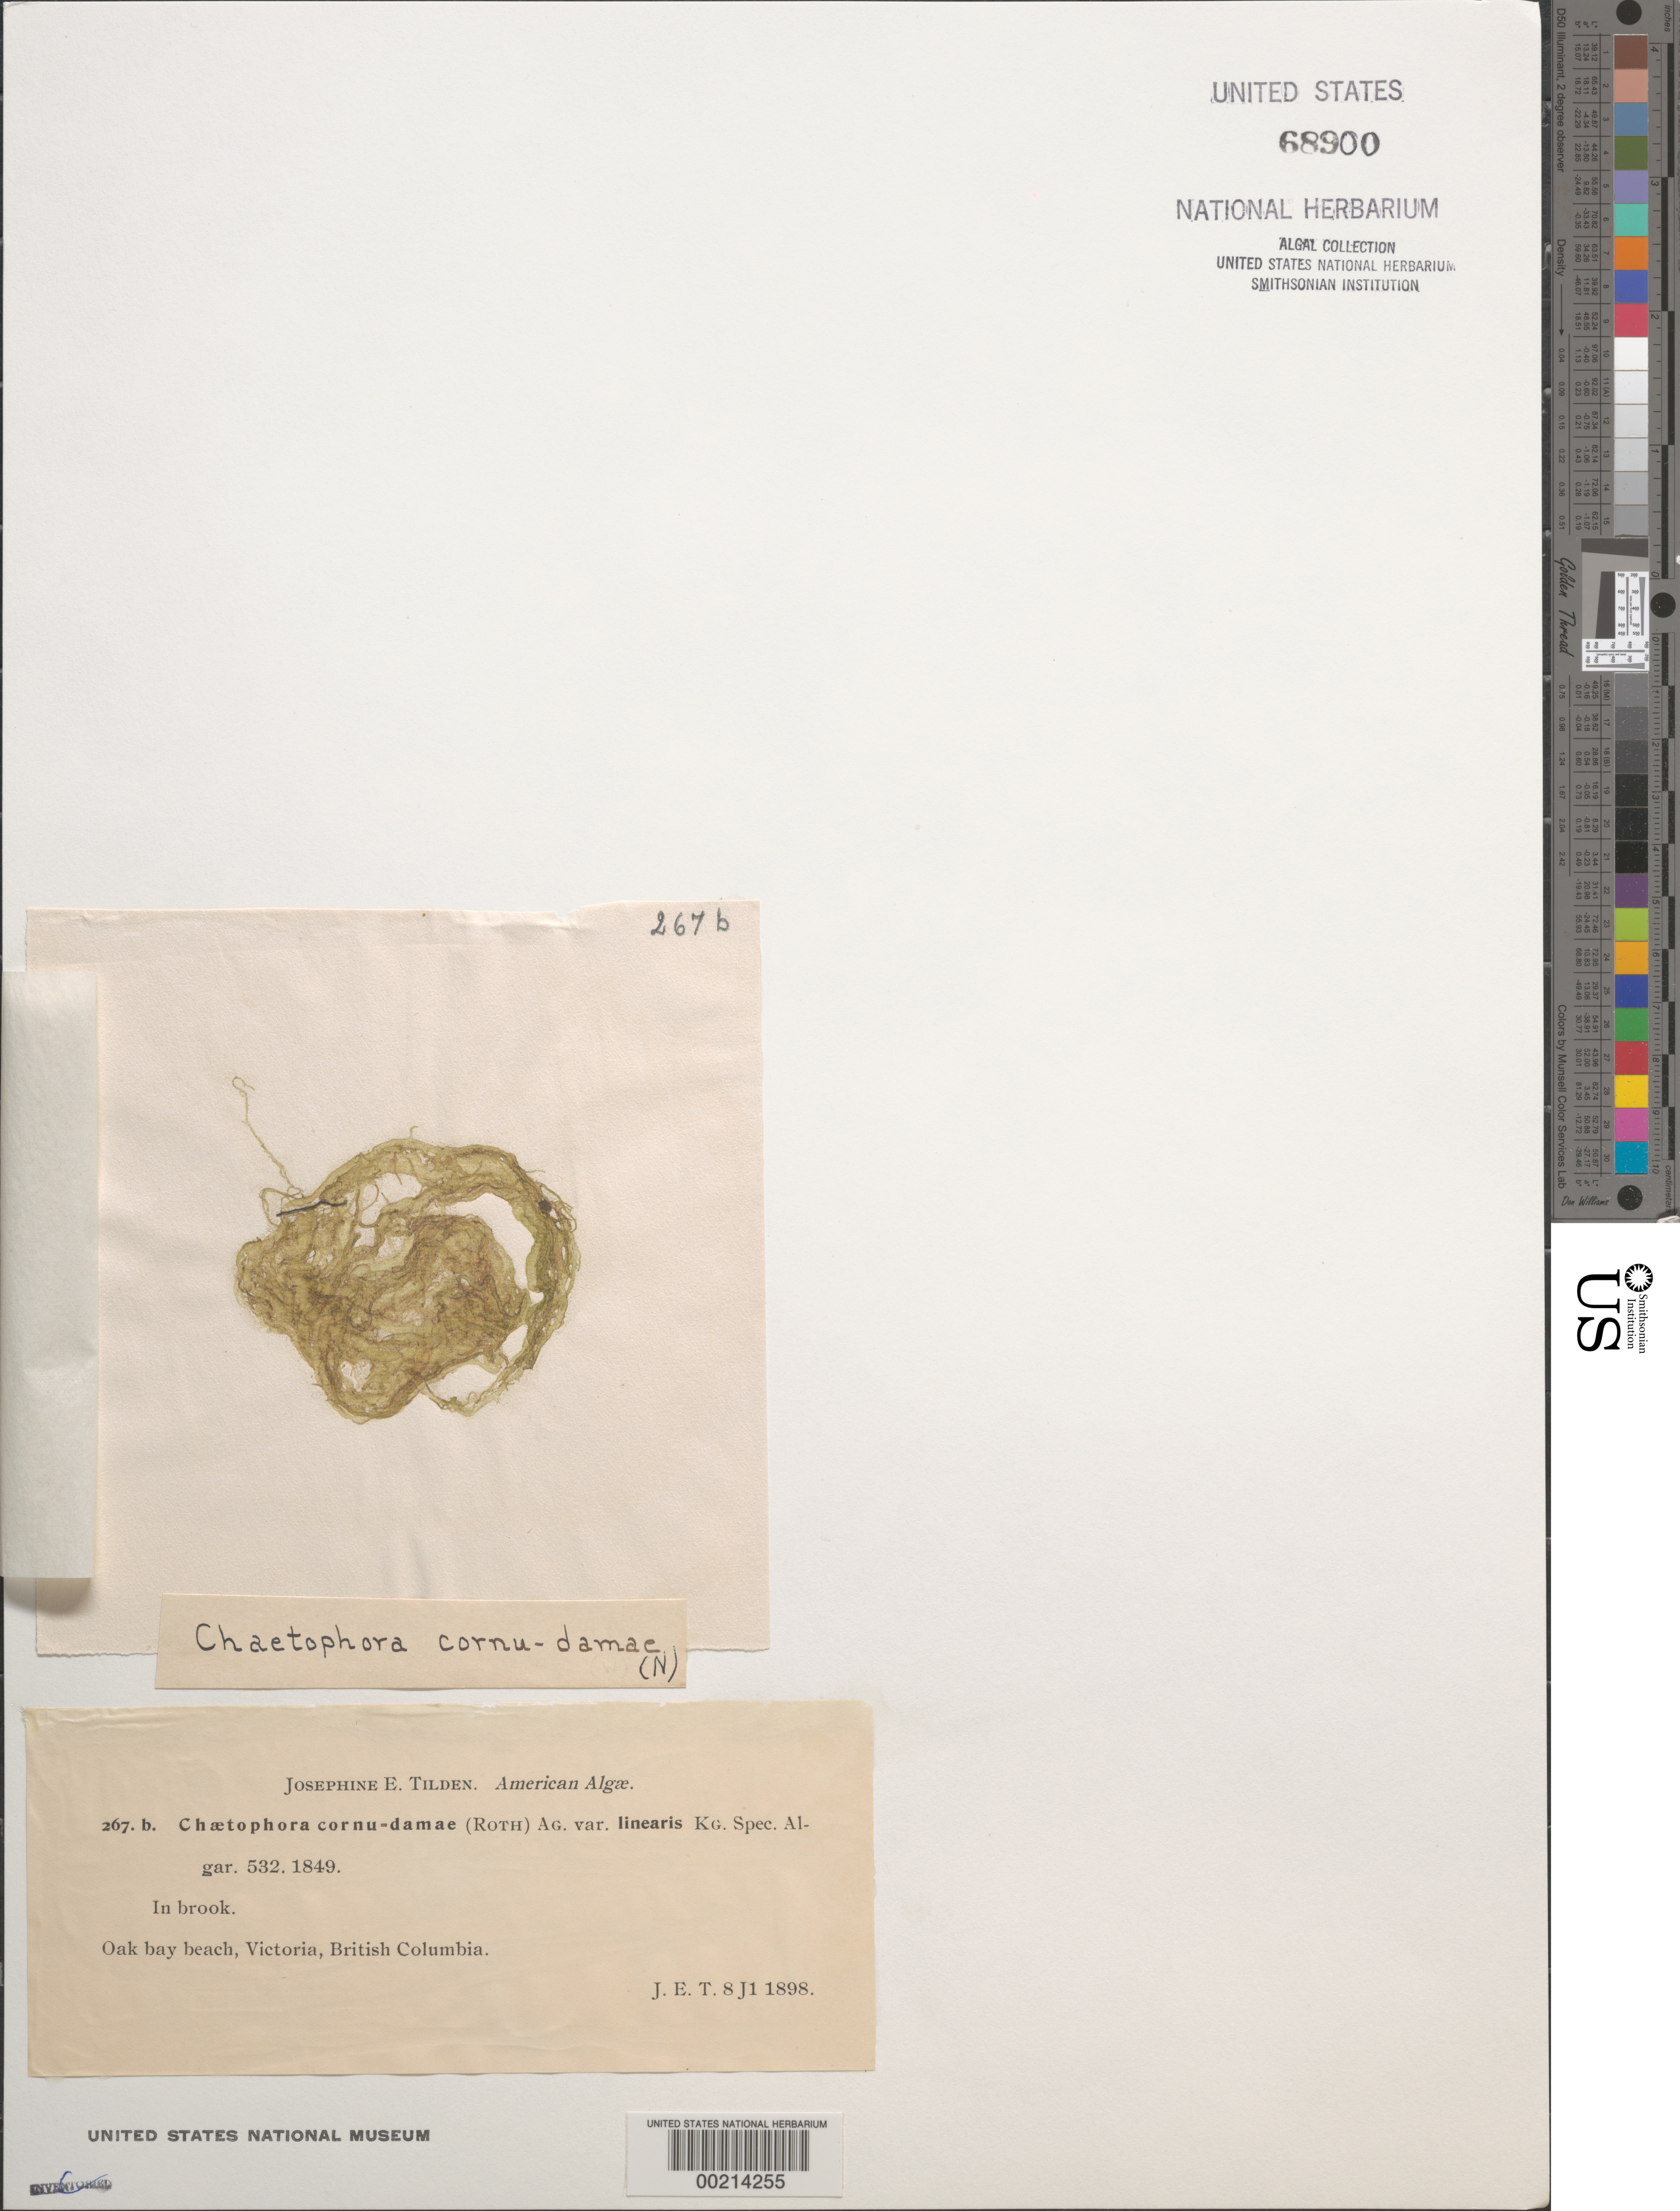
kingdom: Plantae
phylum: Tracheophyta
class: Magnoliopsida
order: Asterales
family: Asteraceae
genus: Chaetophora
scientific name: Chaetophora lobata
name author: Schrank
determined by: Algae name updating Project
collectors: J. E. Tilden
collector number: JET 267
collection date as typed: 08 Jul 1898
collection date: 1898-07-08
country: Canada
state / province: British Columbia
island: Vancouver Island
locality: Victoria, Oak Bay beach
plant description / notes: Tilden, American Algae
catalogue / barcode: US 68900